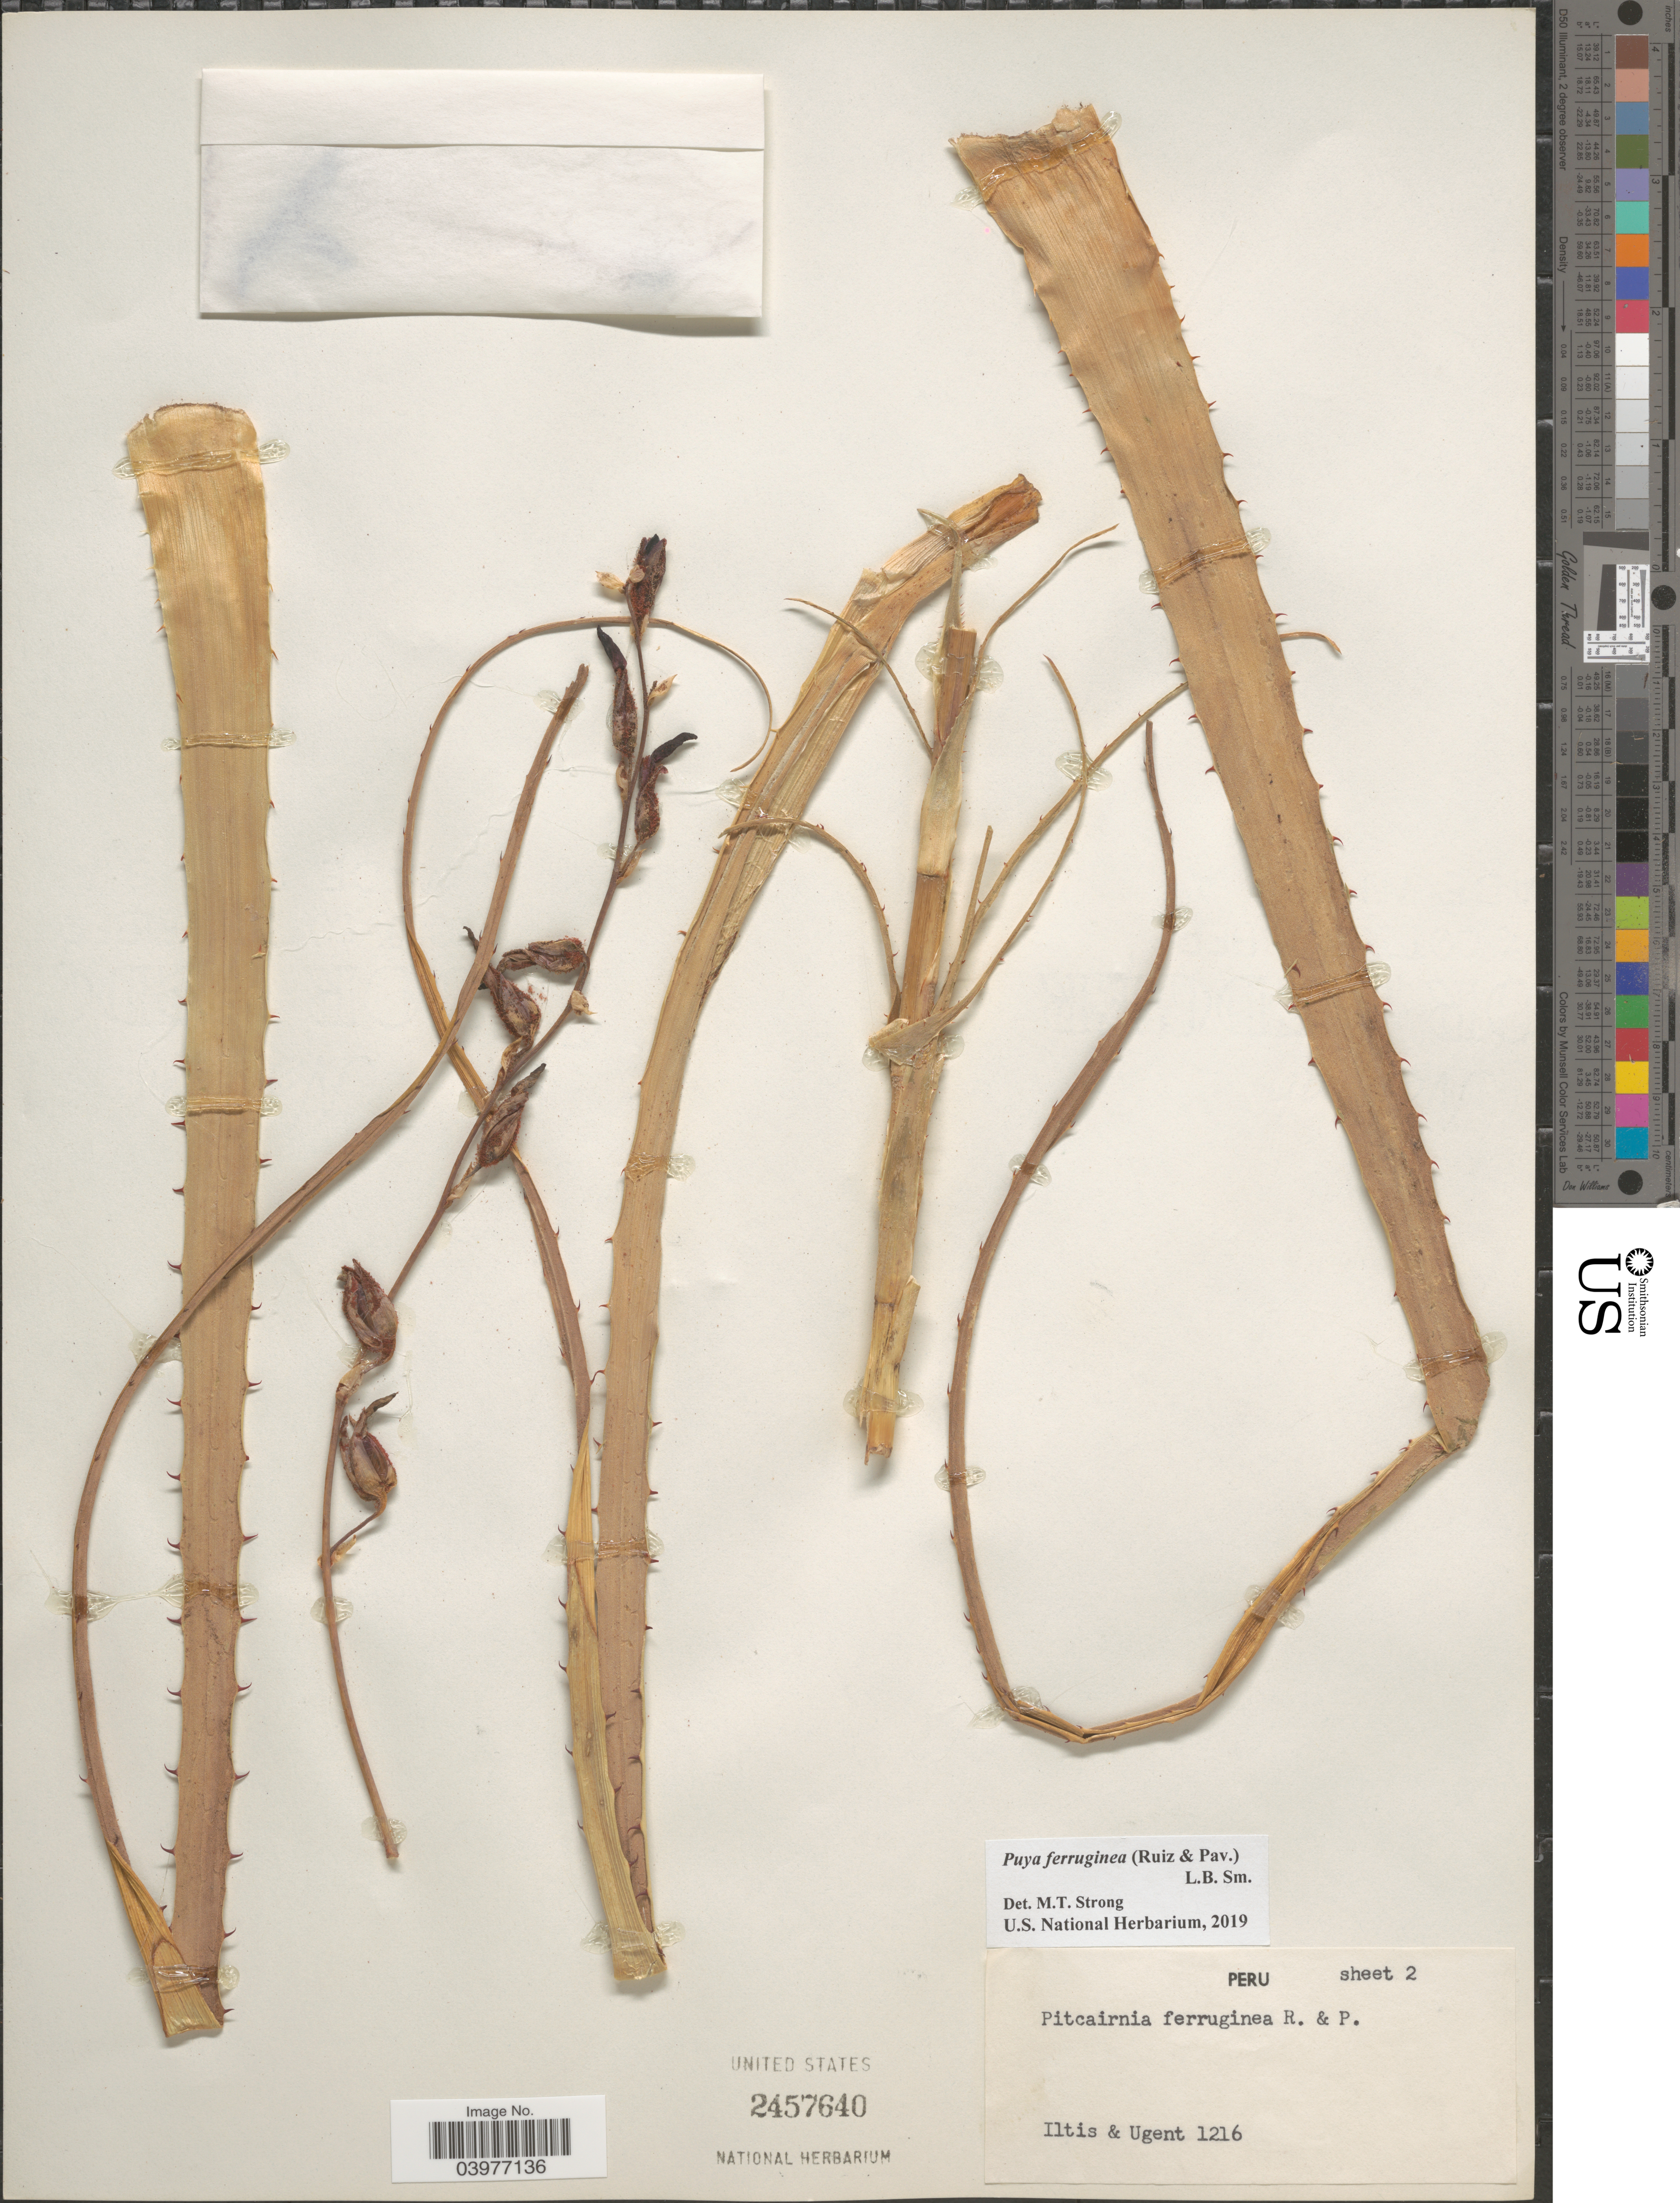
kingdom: Plantae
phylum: Tracheophyta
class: Liliopsida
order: Poales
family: Bromeliaceae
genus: Puya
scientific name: Puya ferruginea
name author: (Ruiz & Pav.) L.B. Sm.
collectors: -- Iltis & Ugent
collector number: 1216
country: Peru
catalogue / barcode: US 2457640